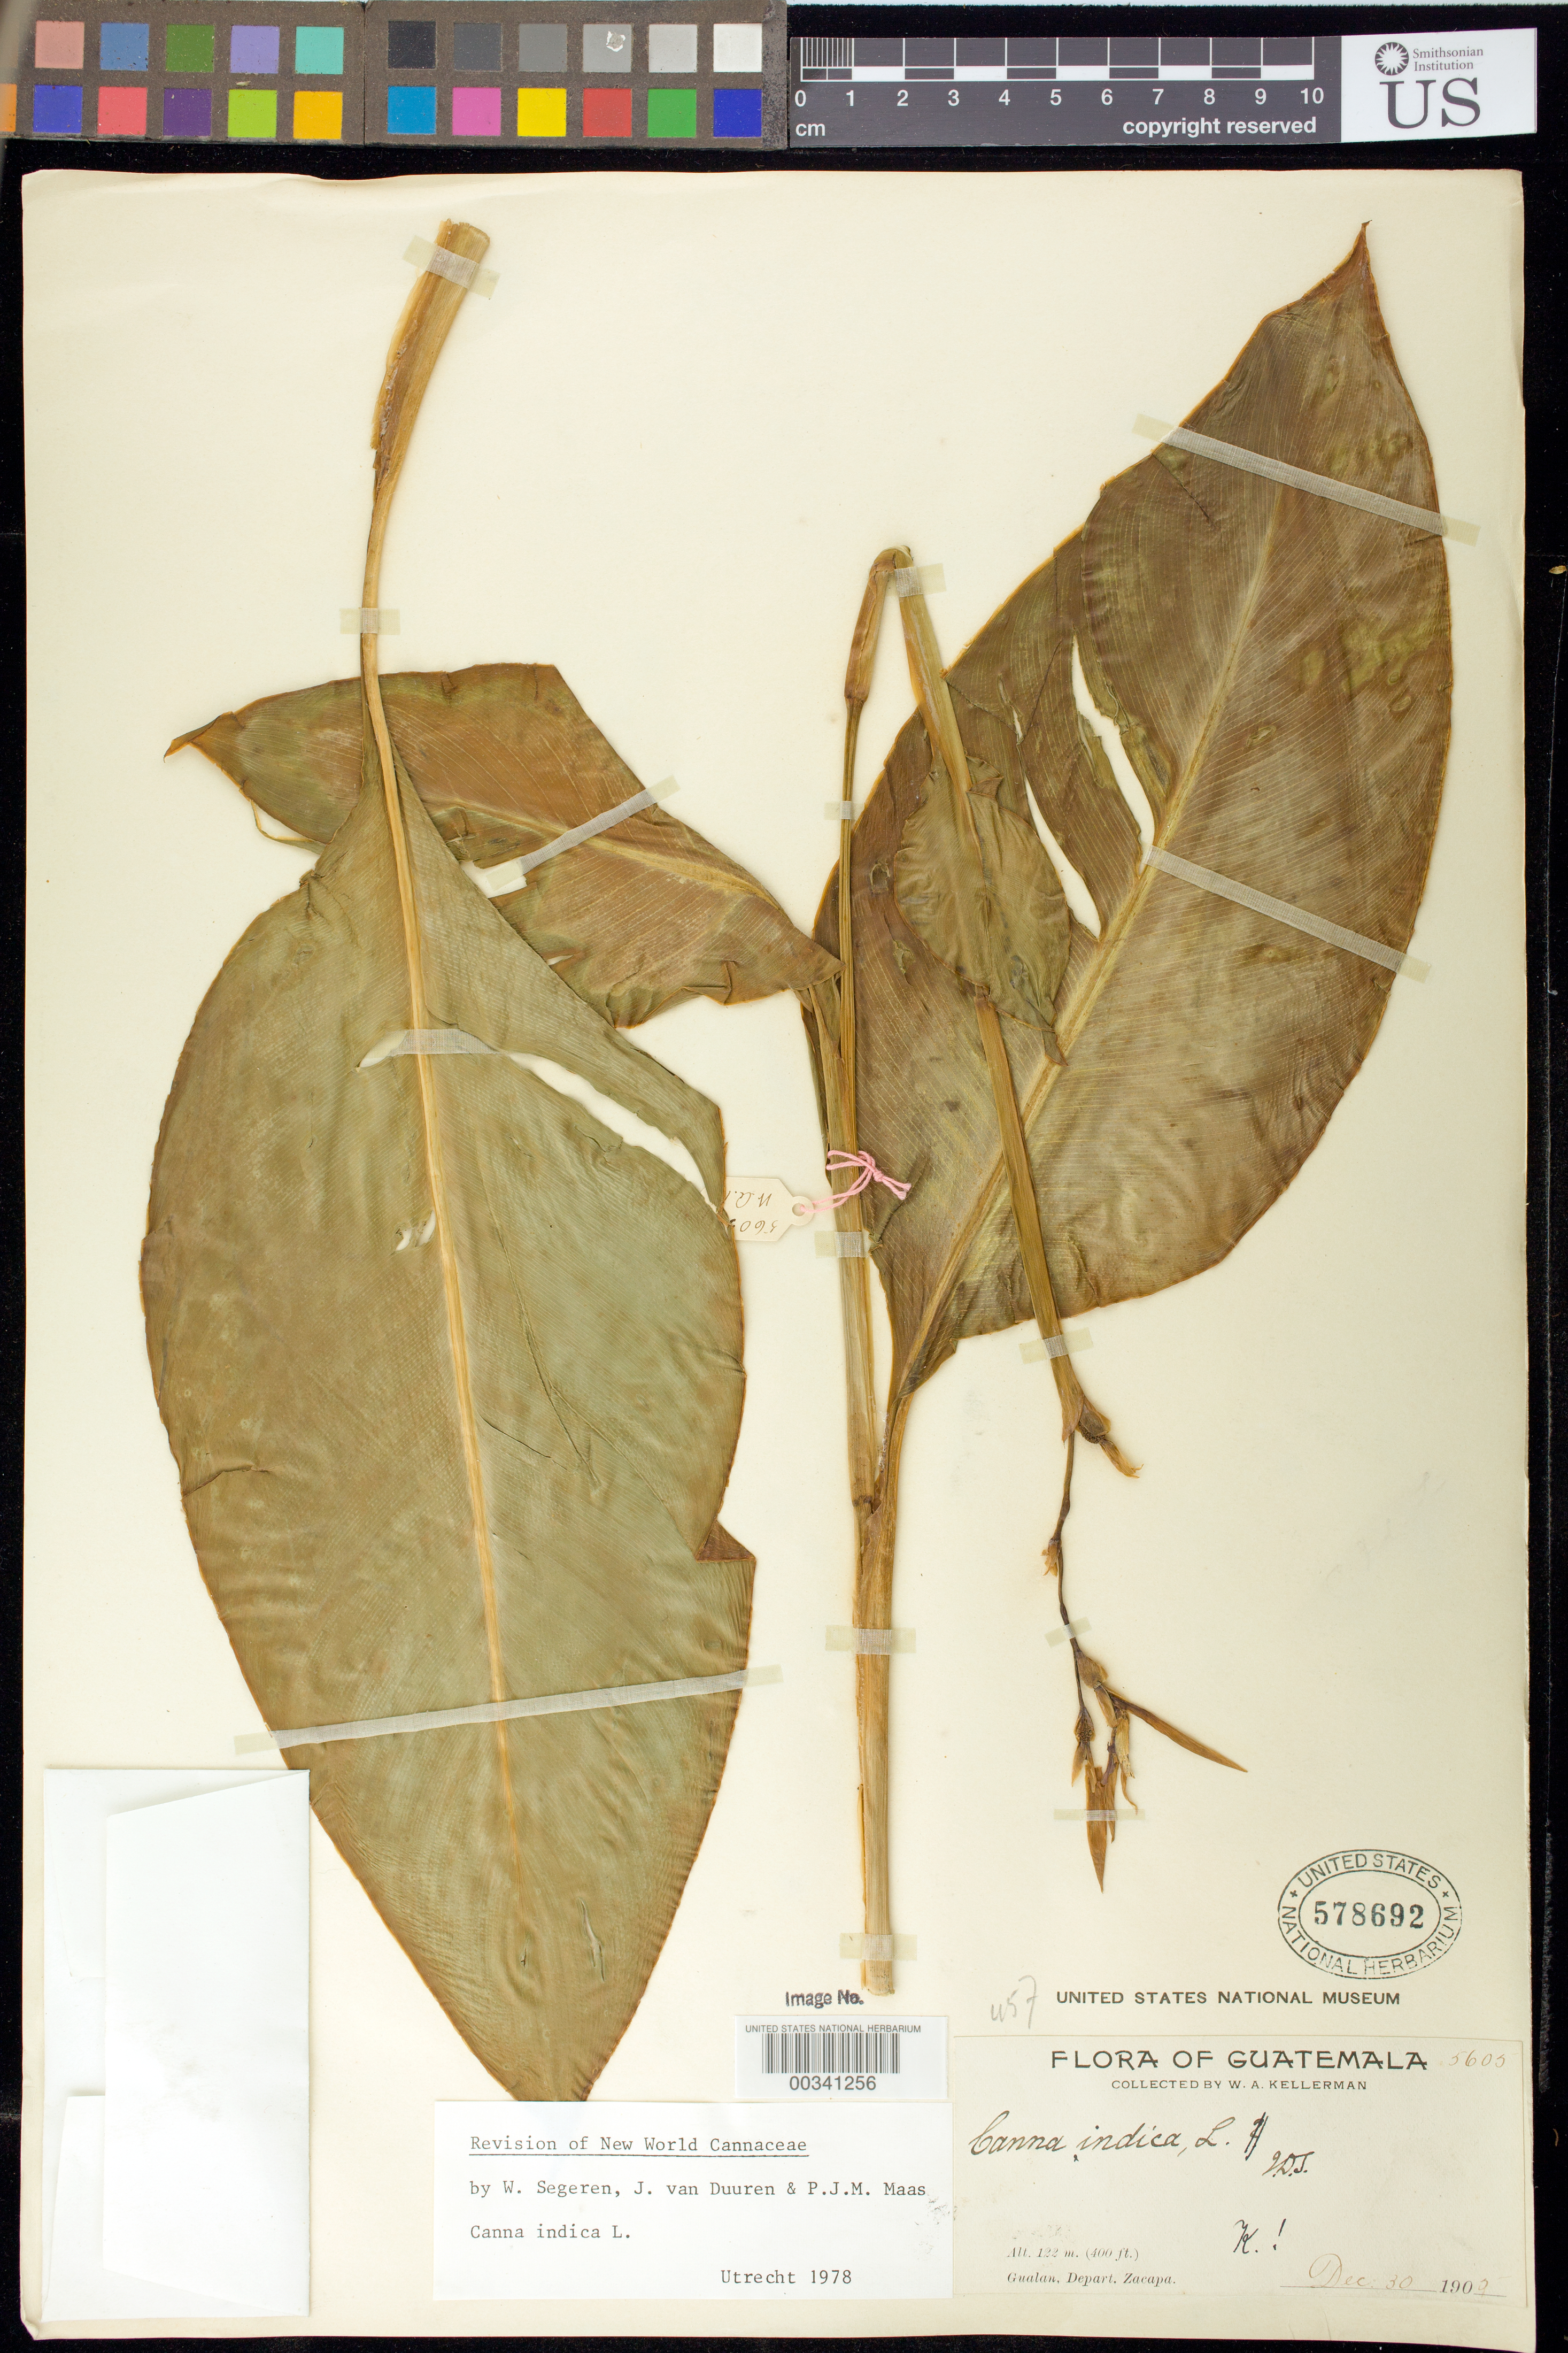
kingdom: Plantae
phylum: Tracheophyta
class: Liliopsida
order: Zingiberales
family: Cannaceae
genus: Canna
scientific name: Canna indica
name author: L.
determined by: Segeren, W.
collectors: W. A. Kellerman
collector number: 5605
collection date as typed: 30 Dec 1905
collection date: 1905-12-30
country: Guatemala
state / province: Zacapa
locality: Gualan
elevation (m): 122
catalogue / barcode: US 578692